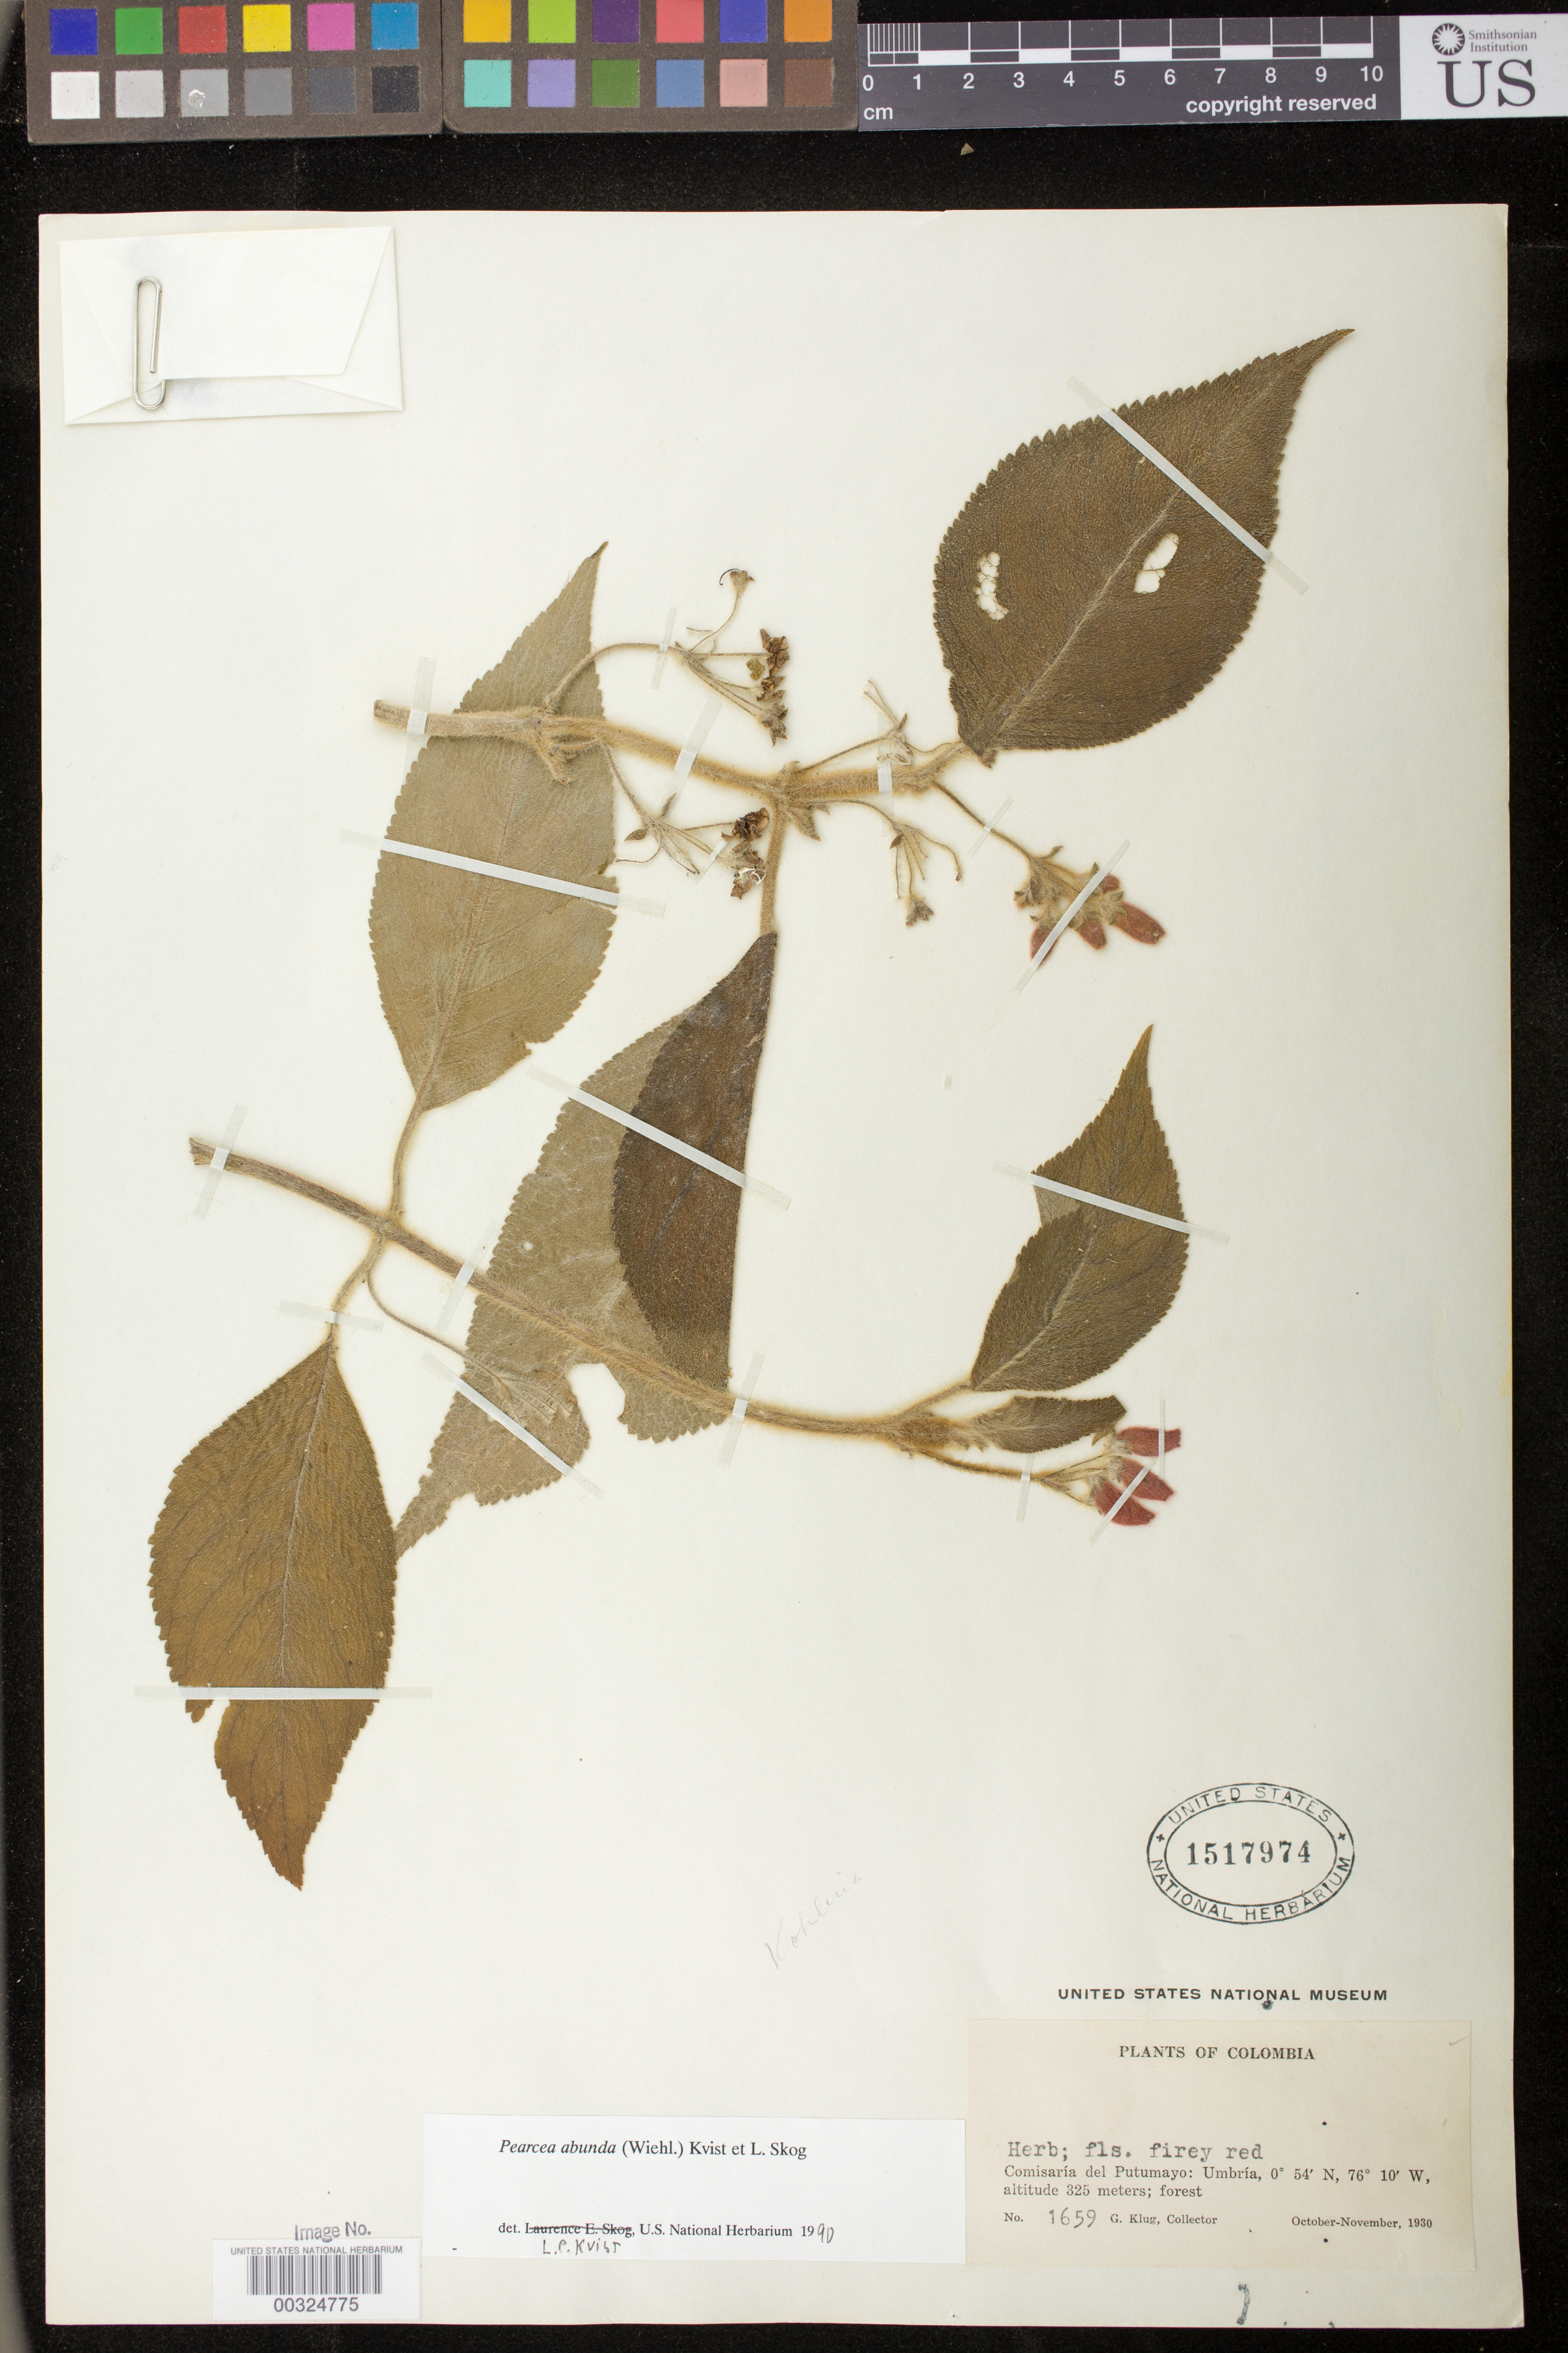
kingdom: Plantae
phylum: Tracheophyta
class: Magnoliopsida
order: Lamiales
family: Gesneriaceae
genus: Pearcea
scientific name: Pearcea abunda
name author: (Wiehler) L.P. Kvist & L.E. Skog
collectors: G. Klug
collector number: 1659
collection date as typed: Oct-Nov 1930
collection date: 1930-10/1930-11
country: Colombia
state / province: Putumayo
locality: Umbria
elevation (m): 325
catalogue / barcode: US 1517974